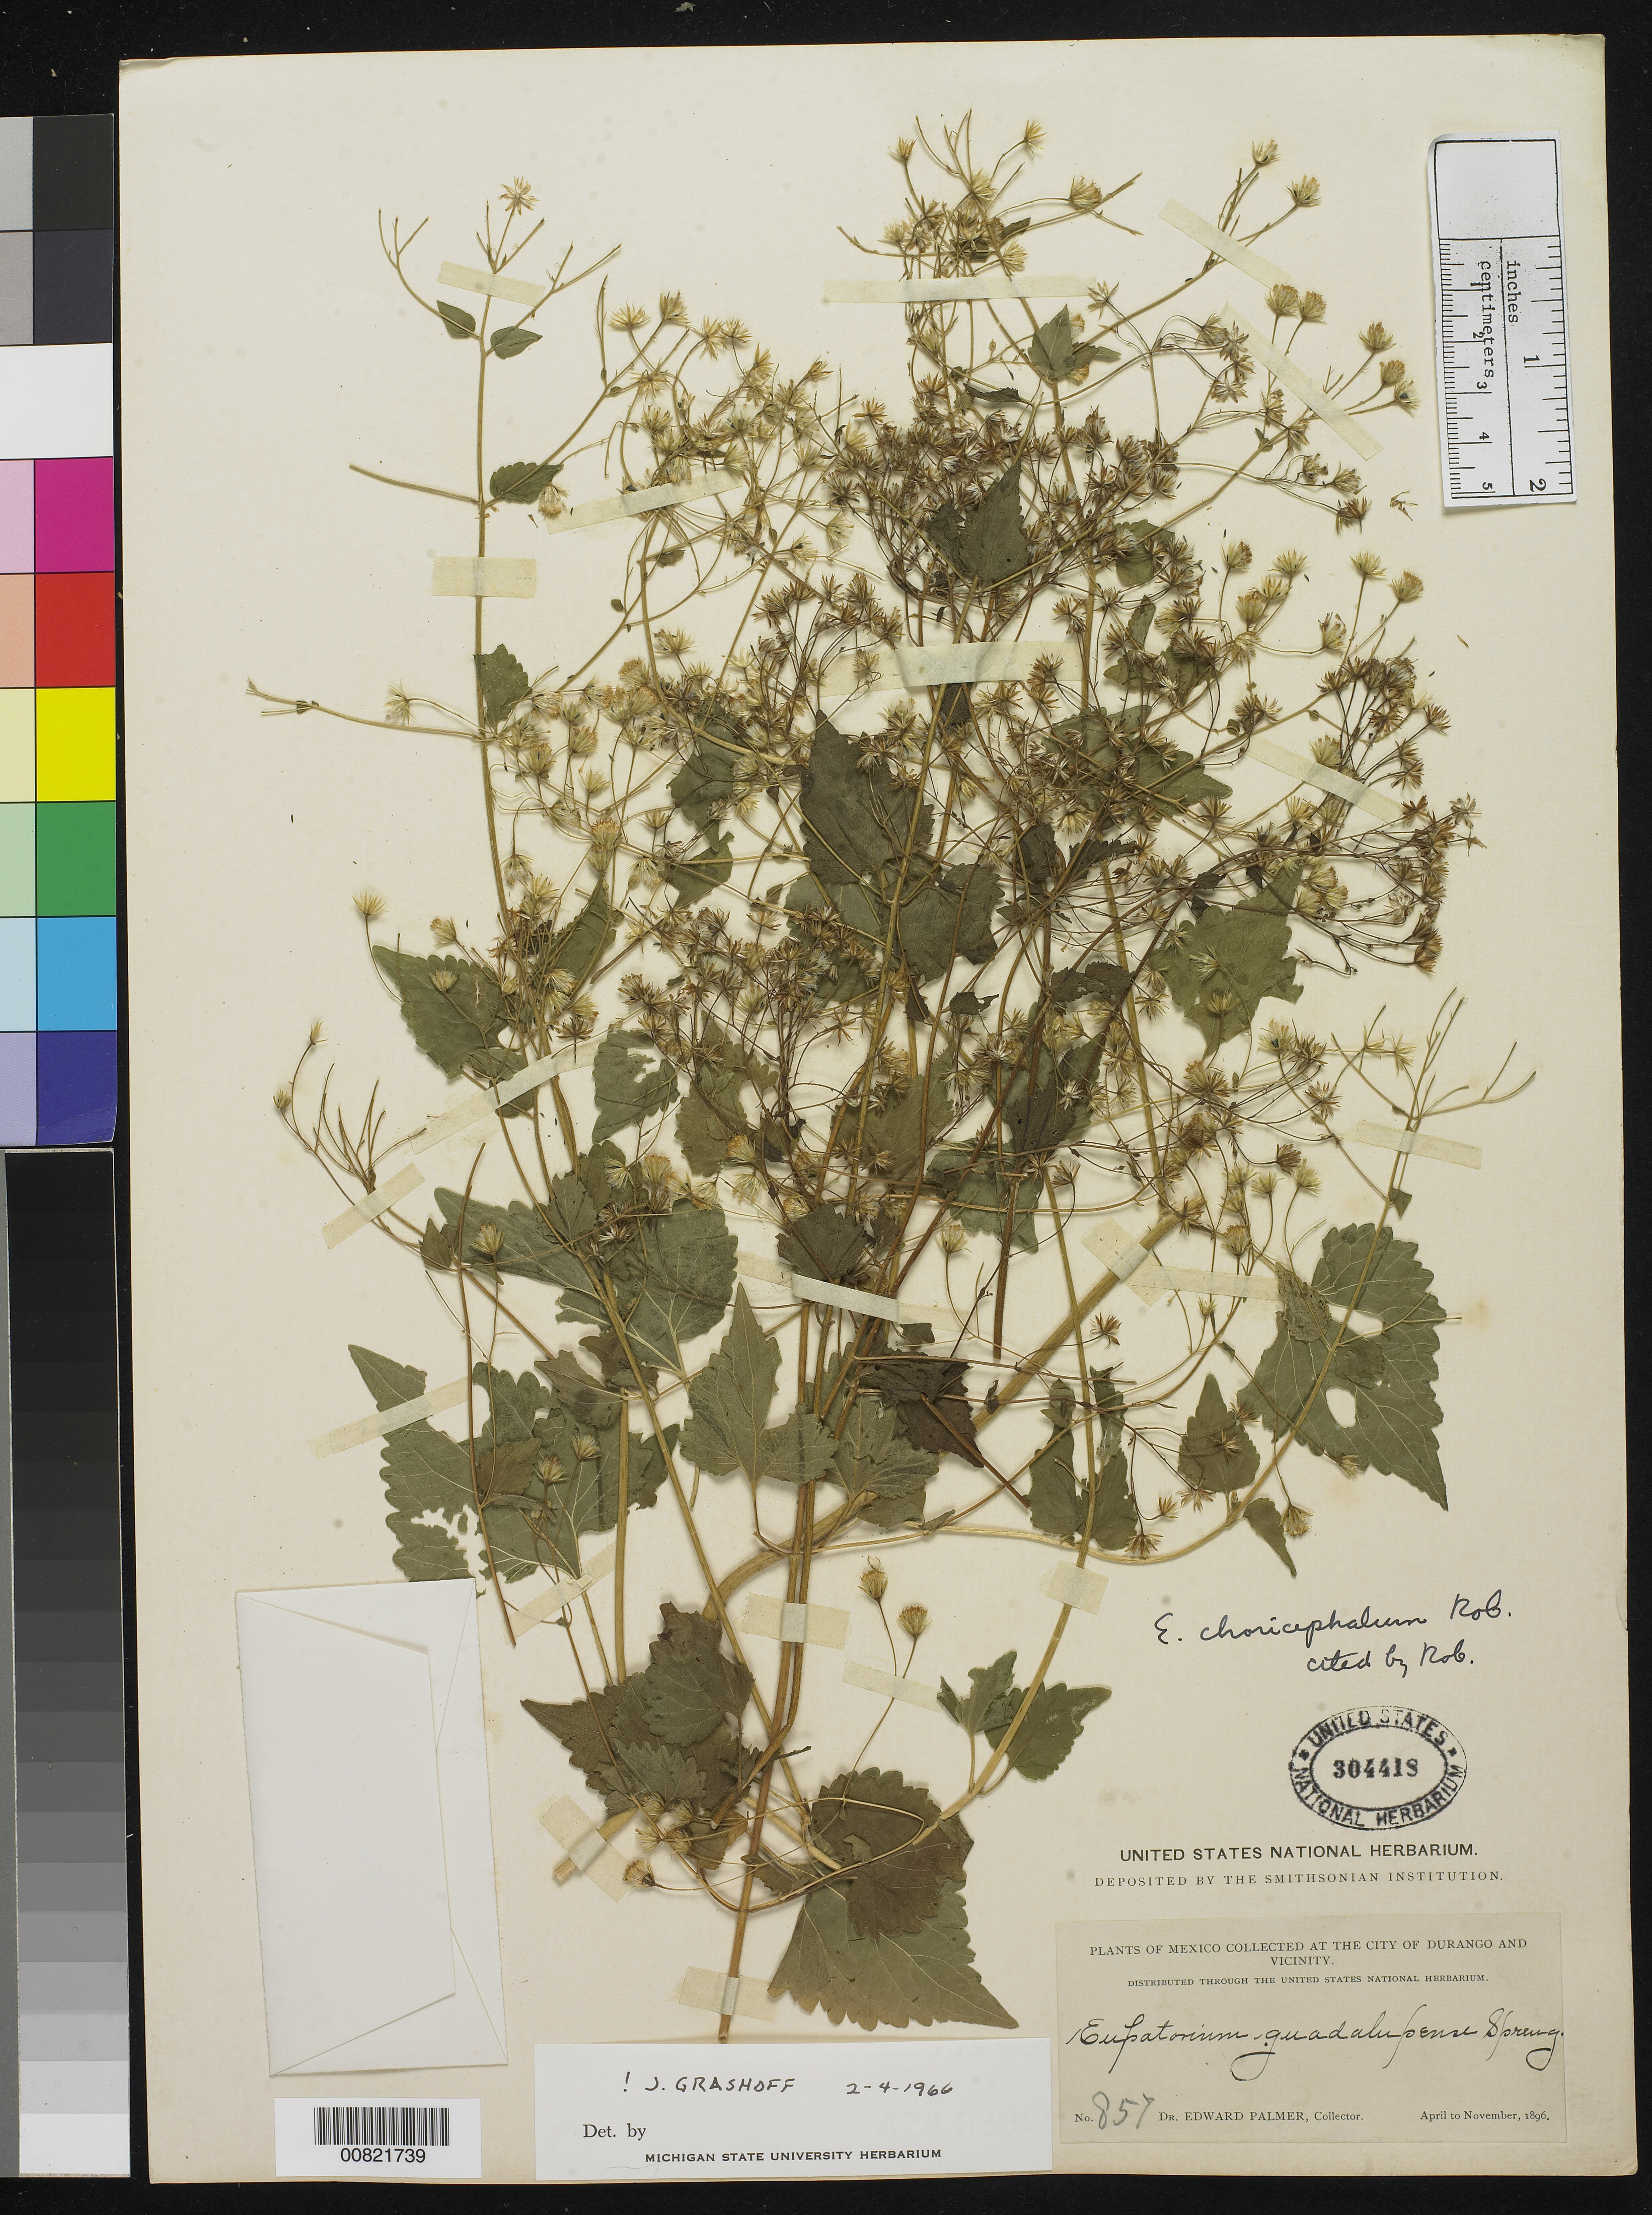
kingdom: Plantae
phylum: Tracheophyta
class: Magnoliopsida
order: Asterales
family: Asteraceae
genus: Ageratina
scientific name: Ageratina choricephala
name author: (B.L. Rob.) R.M. King & H. Rob.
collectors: E. Palmer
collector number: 857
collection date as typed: Apr 1896 to -- Nov 1896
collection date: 1896-04/1896-11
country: Mexico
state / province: Durango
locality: City of Durango and vicinity.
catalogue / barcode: US 304418